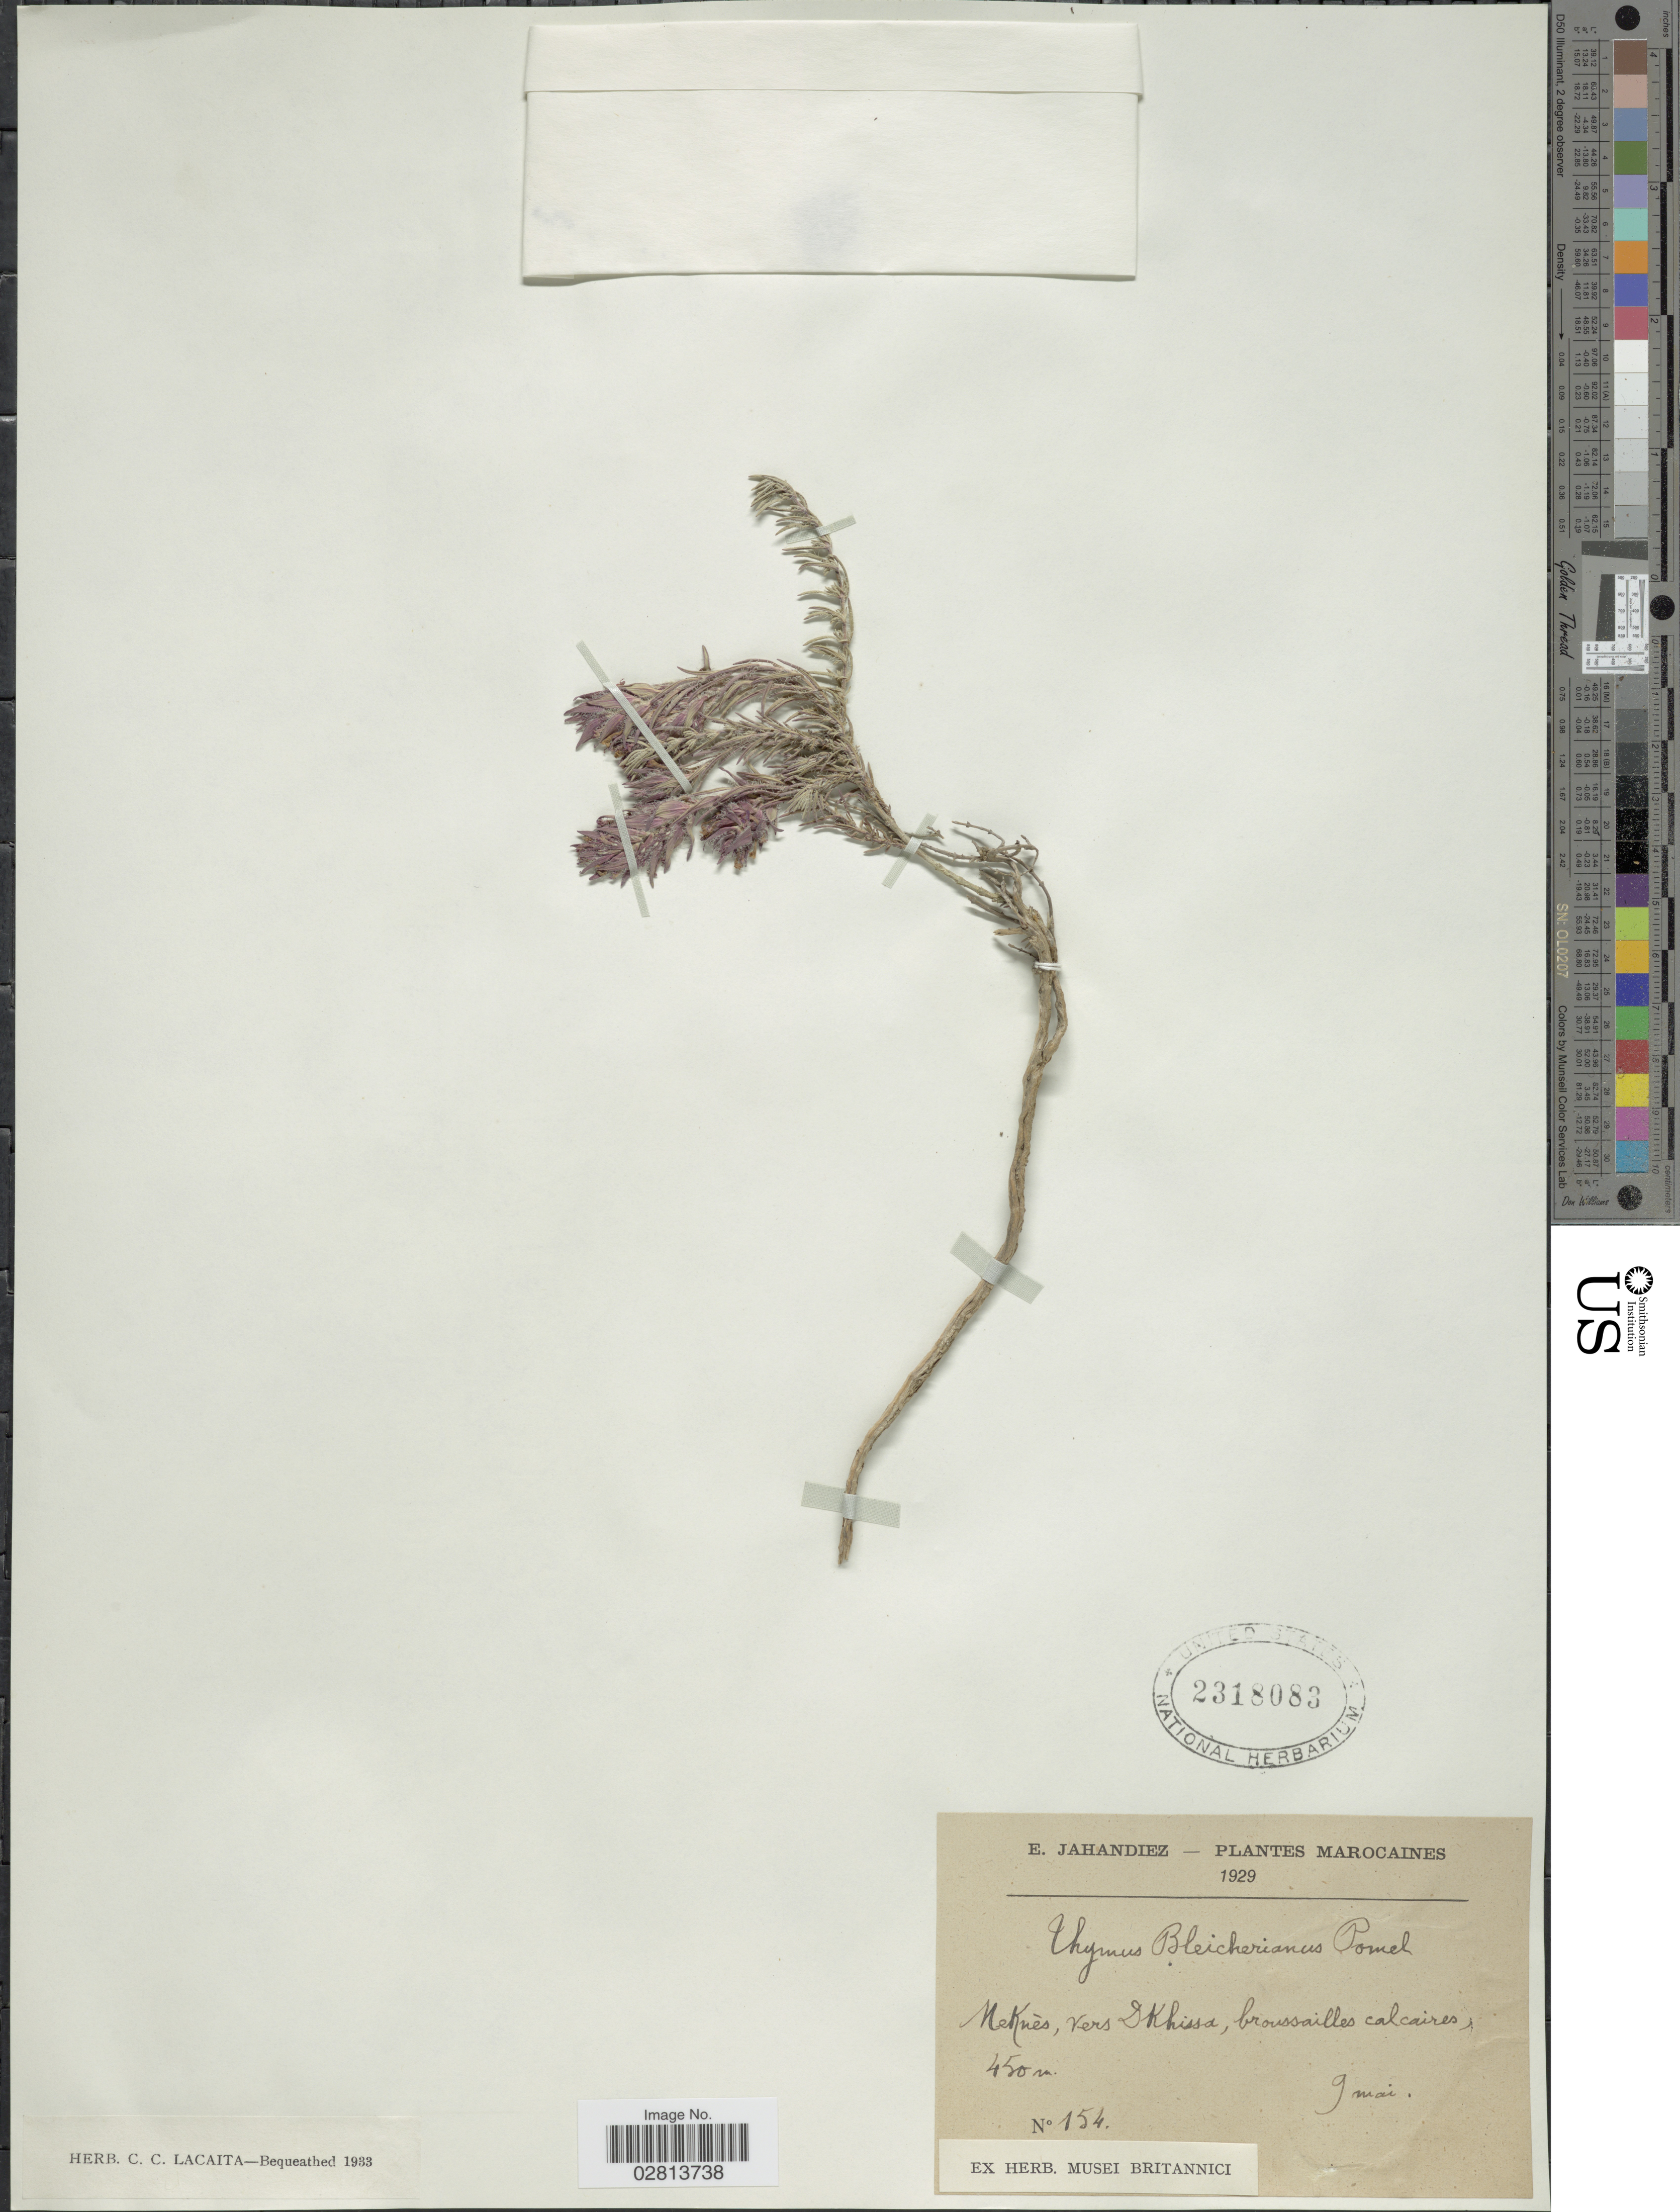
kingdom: Plantae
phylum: Tracheophyta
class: Magnoliopsida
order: Lamiales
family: Lamiaceae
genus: Thymus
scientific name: Thymus bleicherianus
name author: Pomel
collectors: É. Jahandiez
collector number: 154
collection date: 1929-05-09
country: Morocco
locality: Neknès, vers Dkhissa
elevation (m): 450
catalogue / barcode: US 2318083